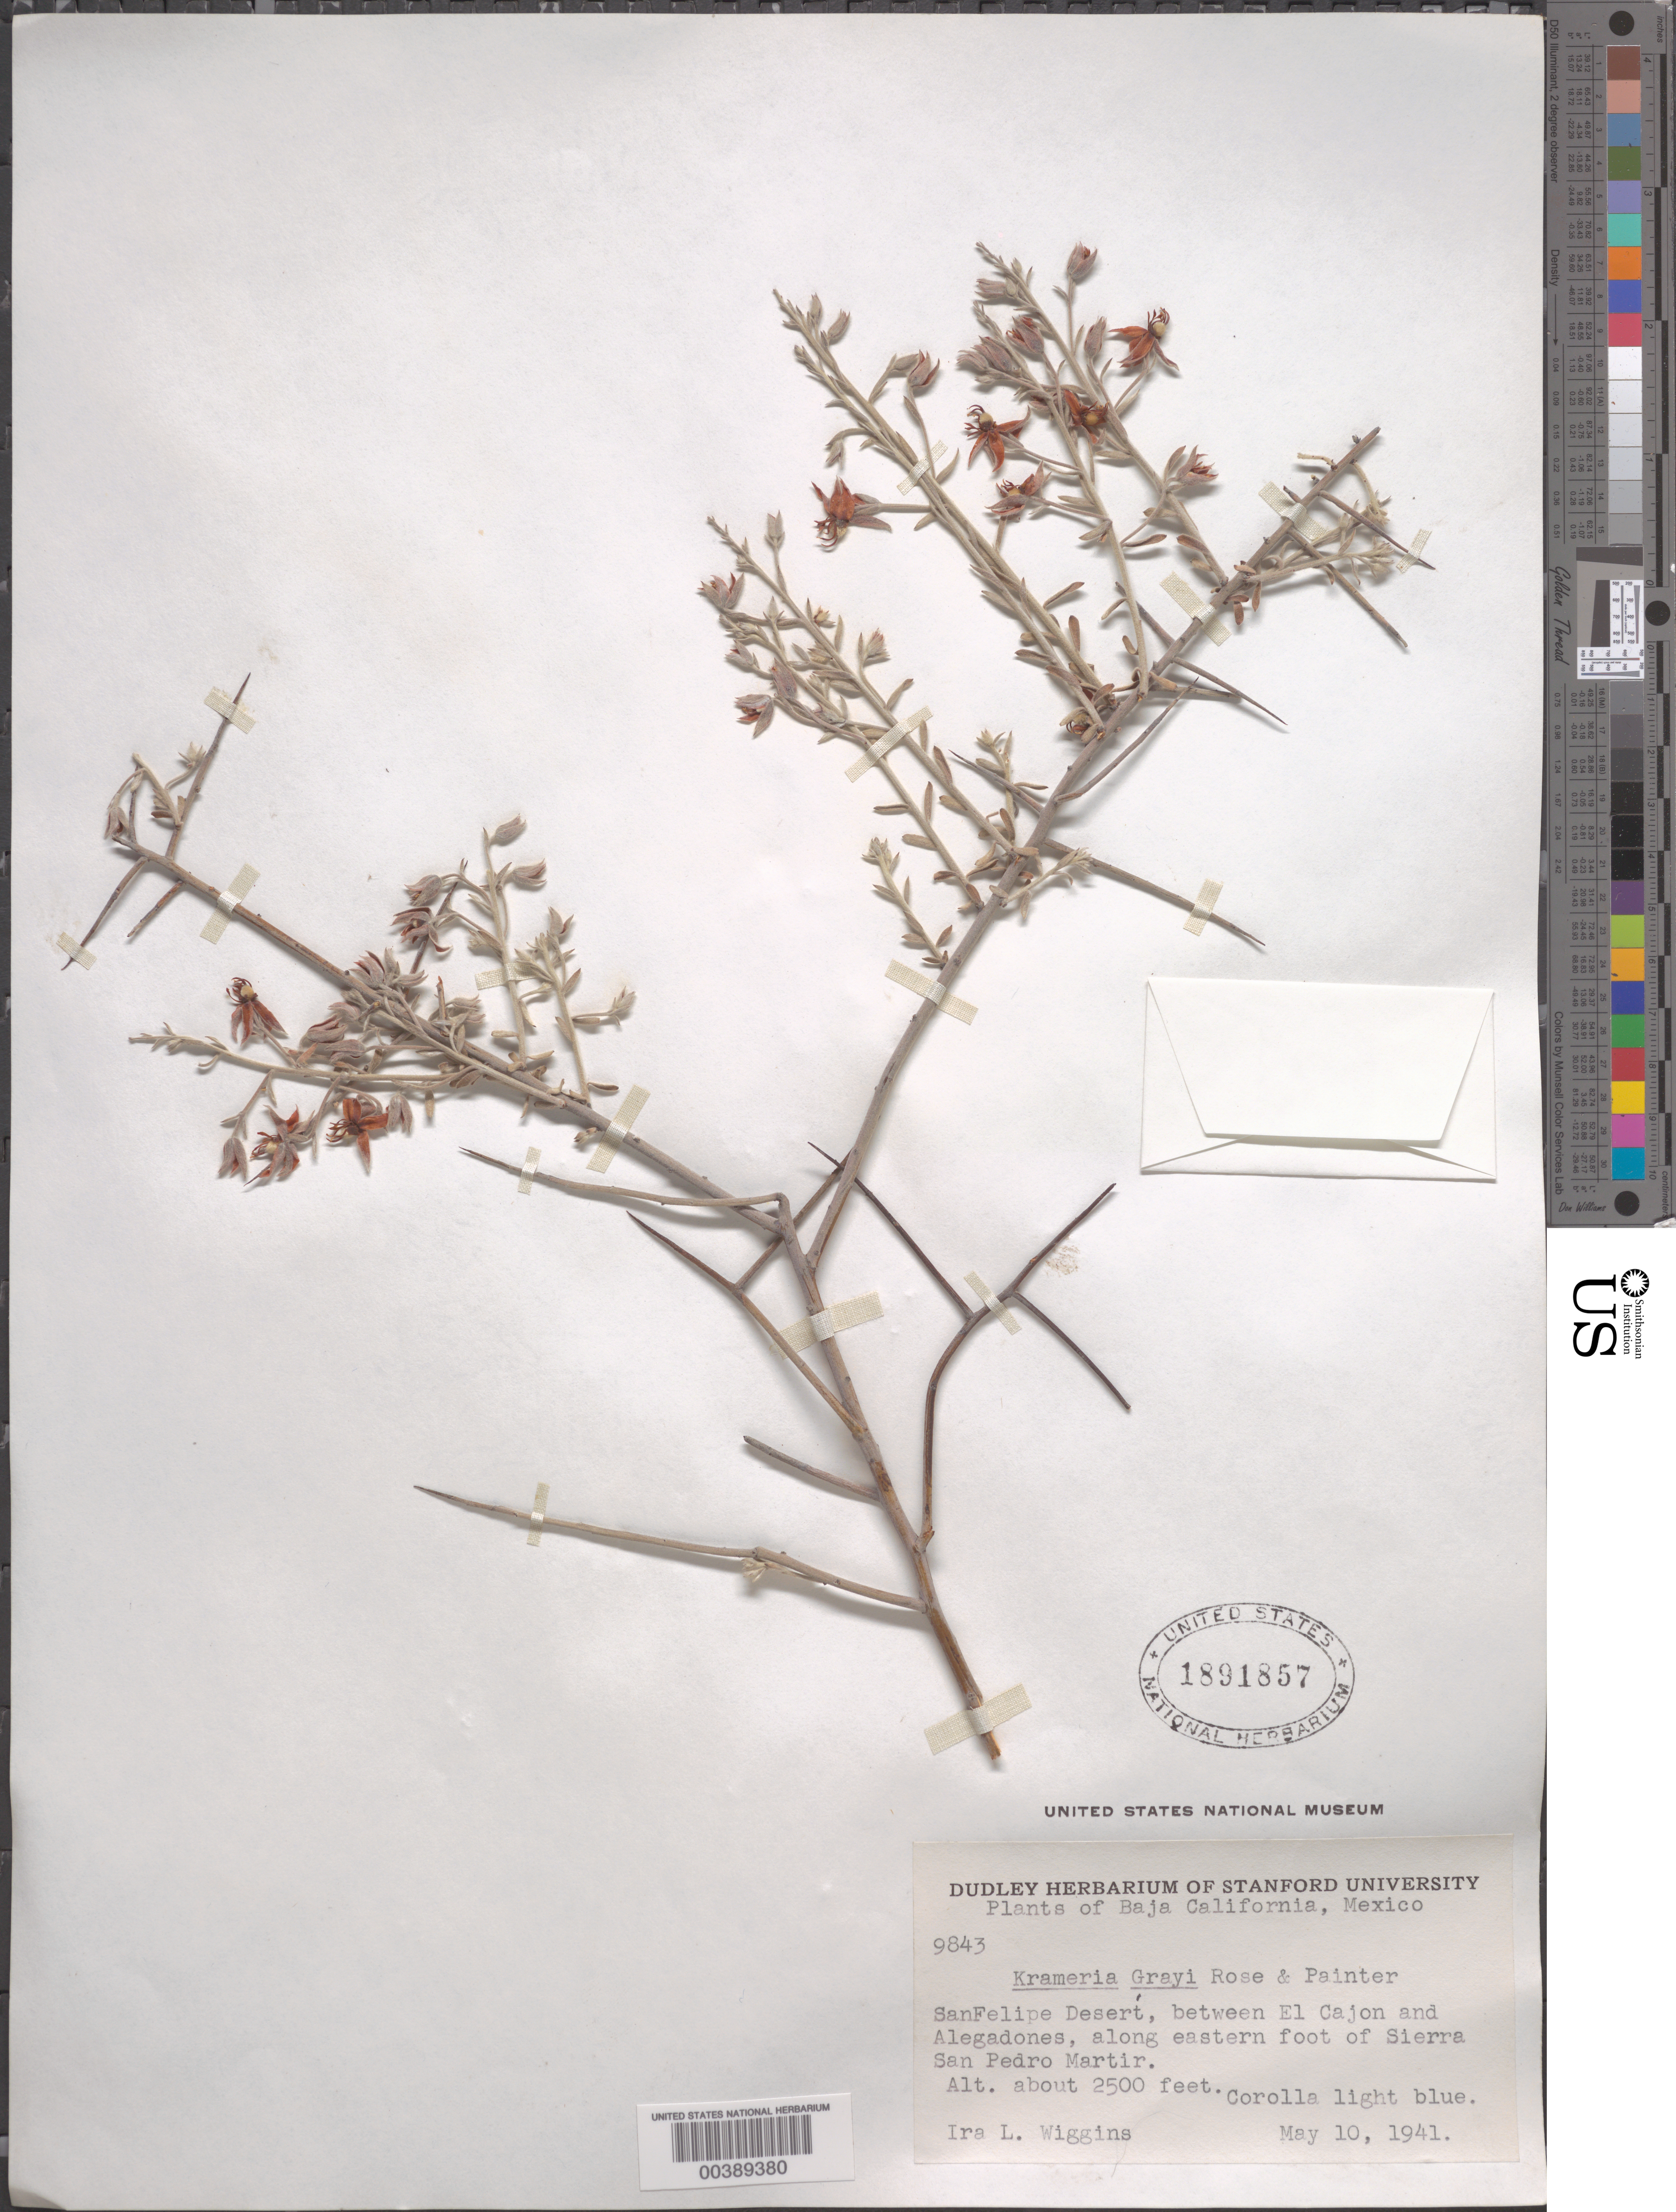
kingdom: Plantae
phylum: Tracheophyta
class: Magnoliopsida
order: Zygophyllales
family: Krameriaceae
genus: Krameria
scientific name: Krameria grayi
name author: Rose & J.H. Painter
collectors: I. L. Wiggins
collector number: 9843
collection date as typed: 10 May 1941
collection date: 1941-05-10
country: Mexico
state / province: Baja California Norte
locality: San Felipe Desert, between El Cajon and Alegadones, along eastern foot of Sierra San Pedro Martir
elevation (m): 762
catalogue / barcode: US 1891857